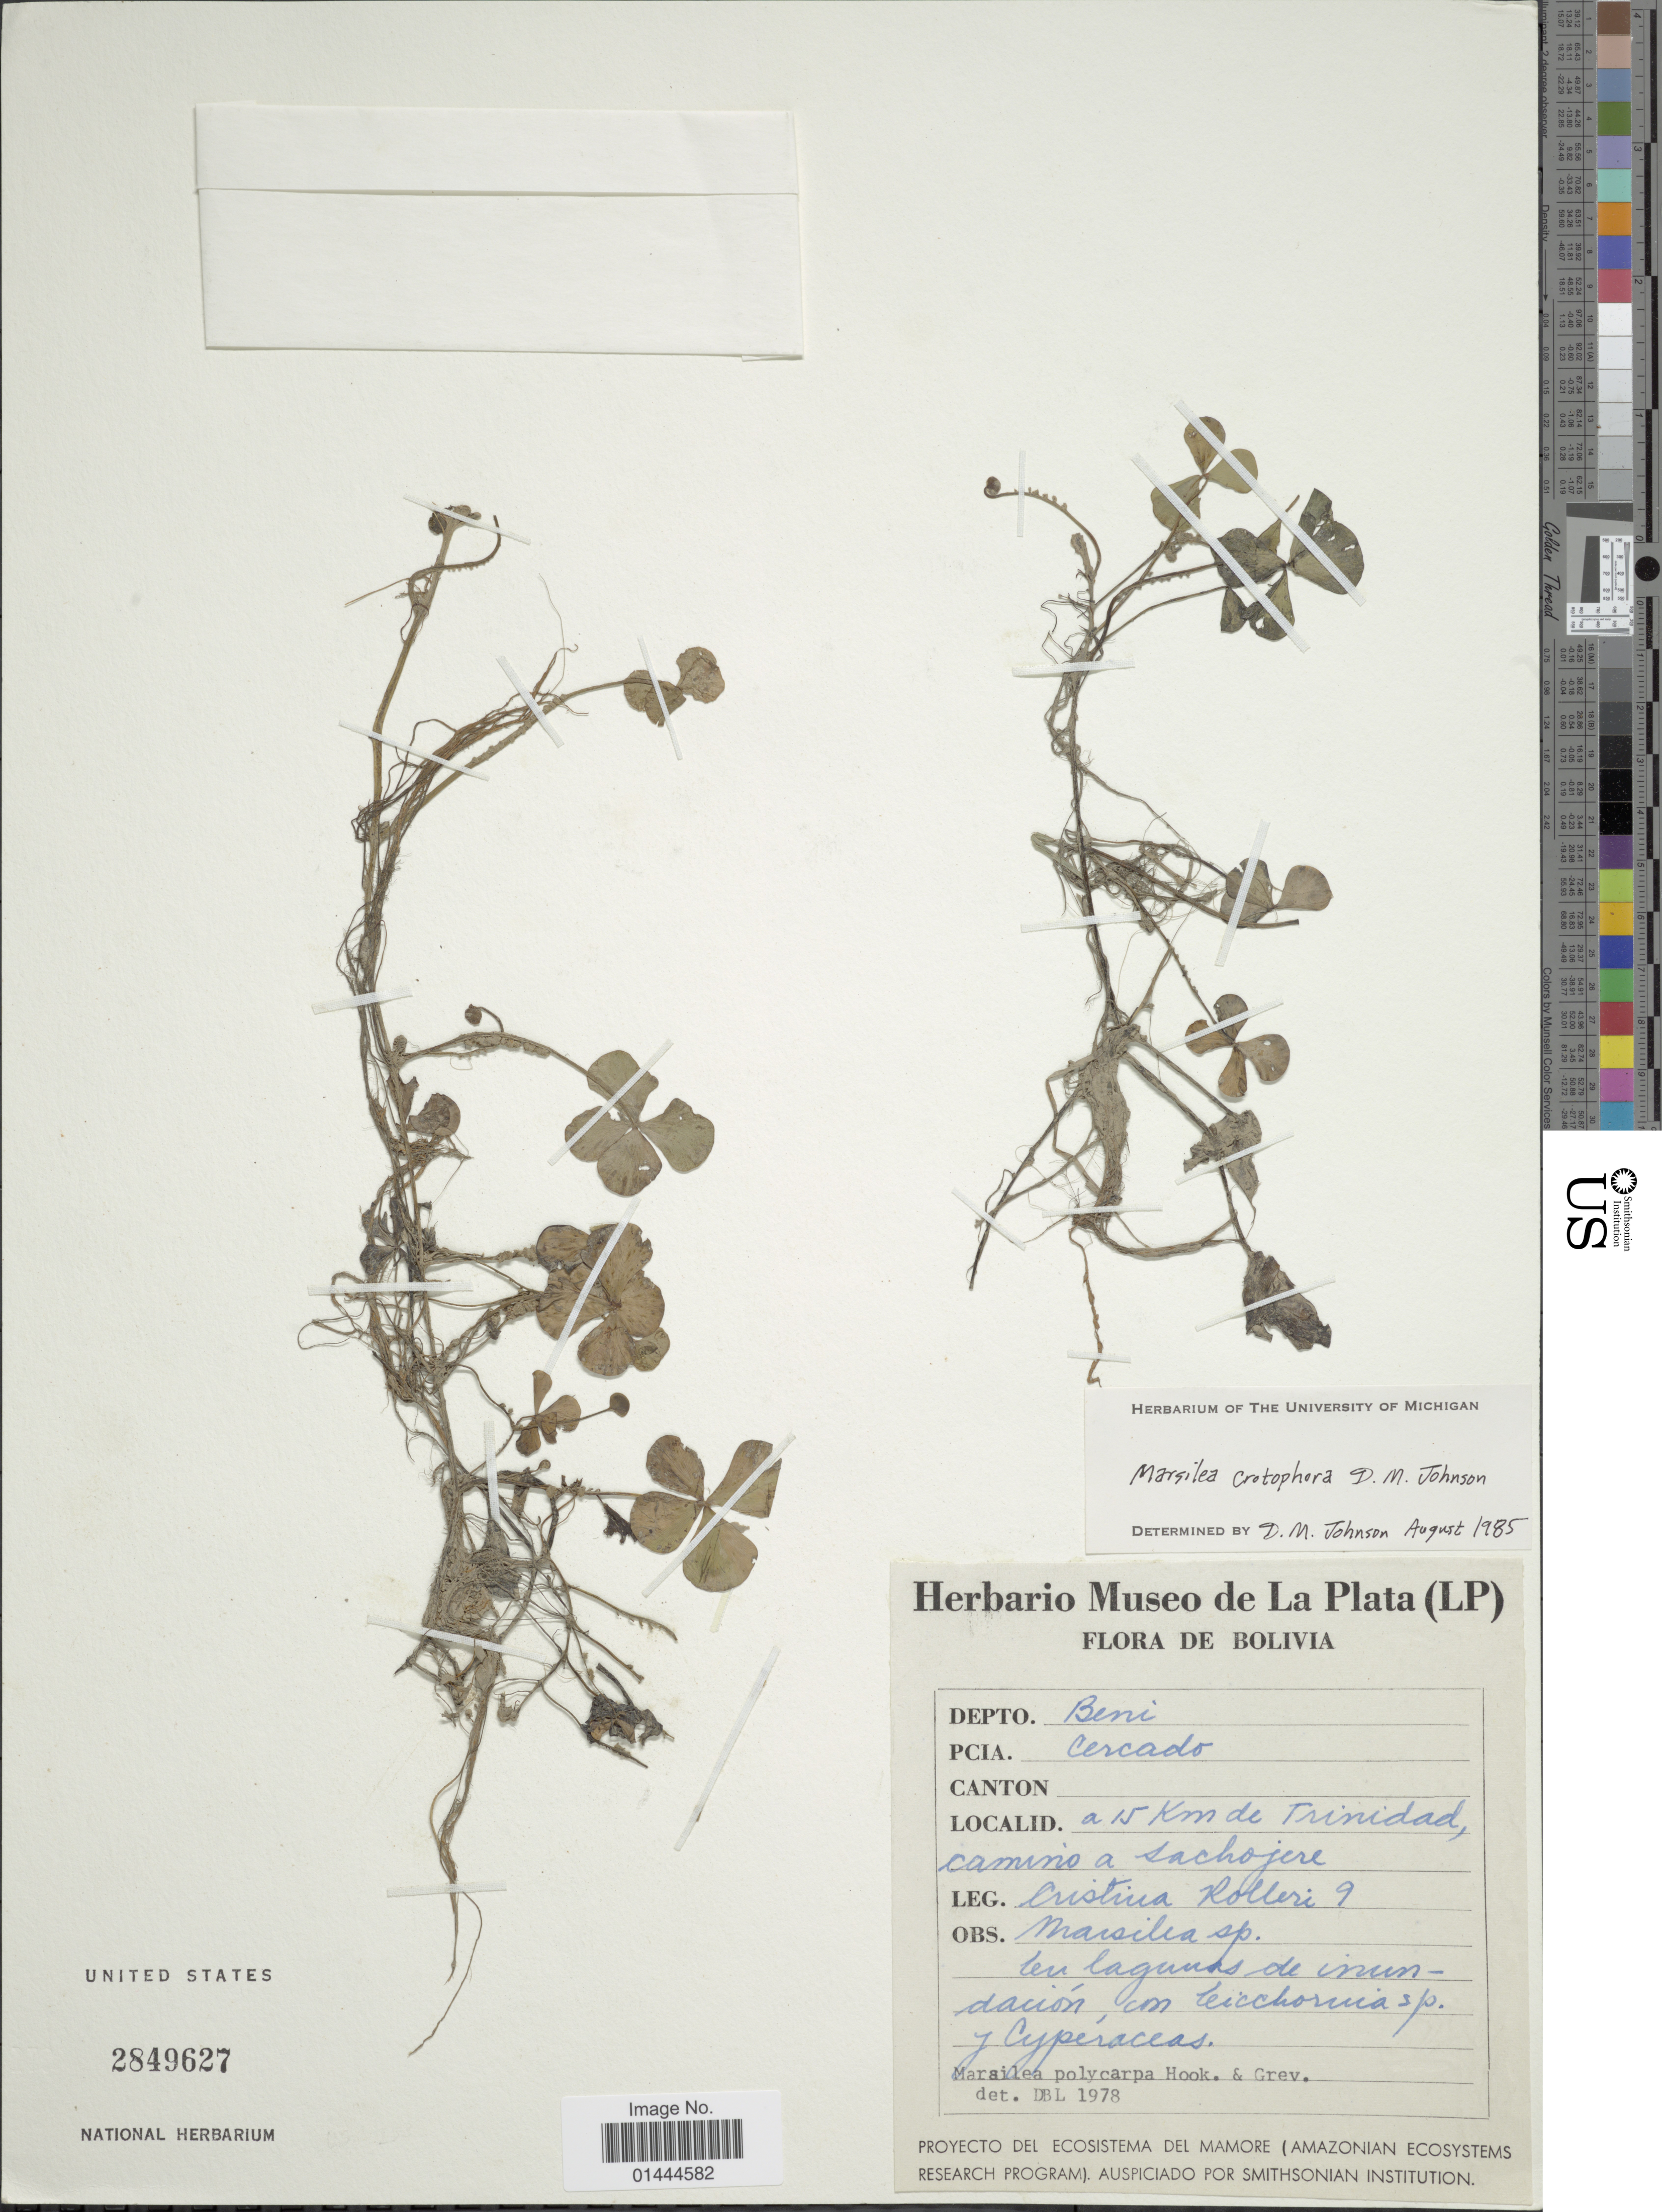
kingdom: Plantae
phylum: Tracheophyta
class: Polypodiopsida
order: Salviniales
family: Marsileaceae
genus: Marsilea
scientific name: Marsilea crotophora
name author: D.M. Johnson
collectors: C. Rolleri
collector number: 9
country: Bolivia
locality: A 15 km de Trinidad, camino a Sachojere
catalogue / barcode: US 2849627